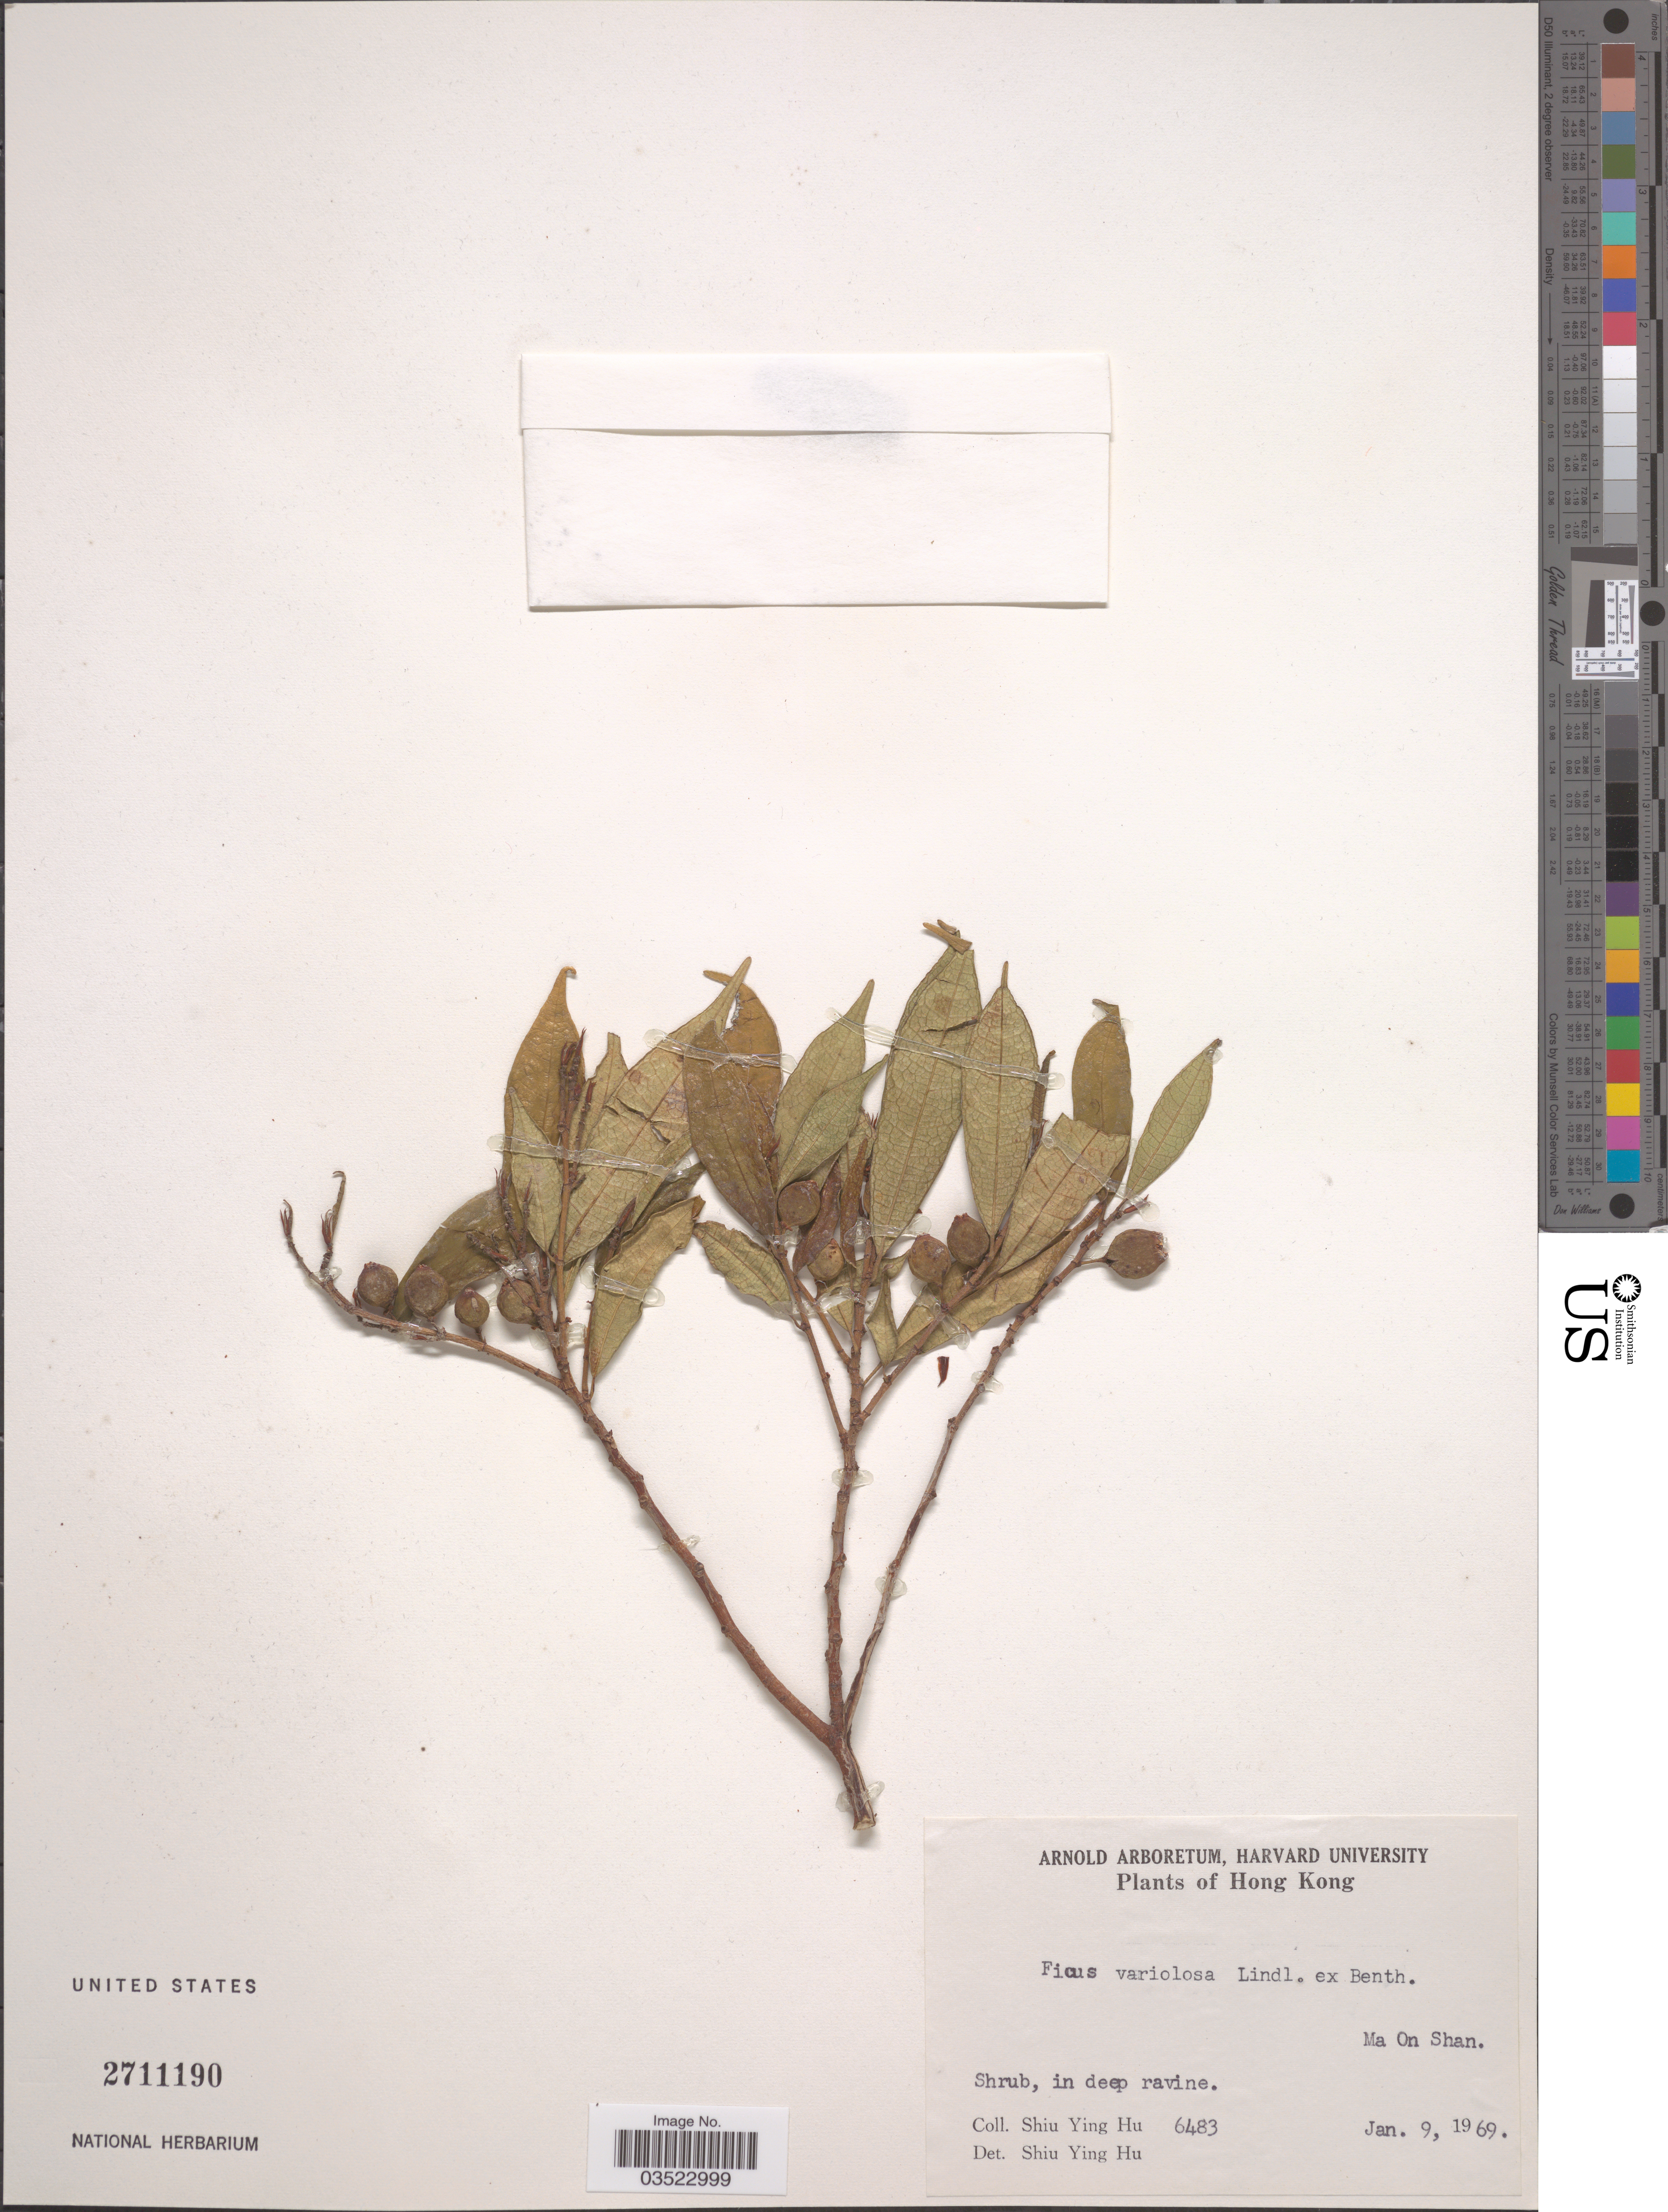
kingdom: Plantae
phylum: Tracheophyta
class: Magnoliopsida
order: Rosales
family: Moraceae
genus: Ficus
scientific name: Ficus variolosa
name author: Lindl. ex Benth.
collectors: S. Y. Hu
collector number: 6483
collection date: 1969-01-09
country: China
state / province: Hong Kong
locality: Ma On Shan.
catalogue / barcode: US 2711190